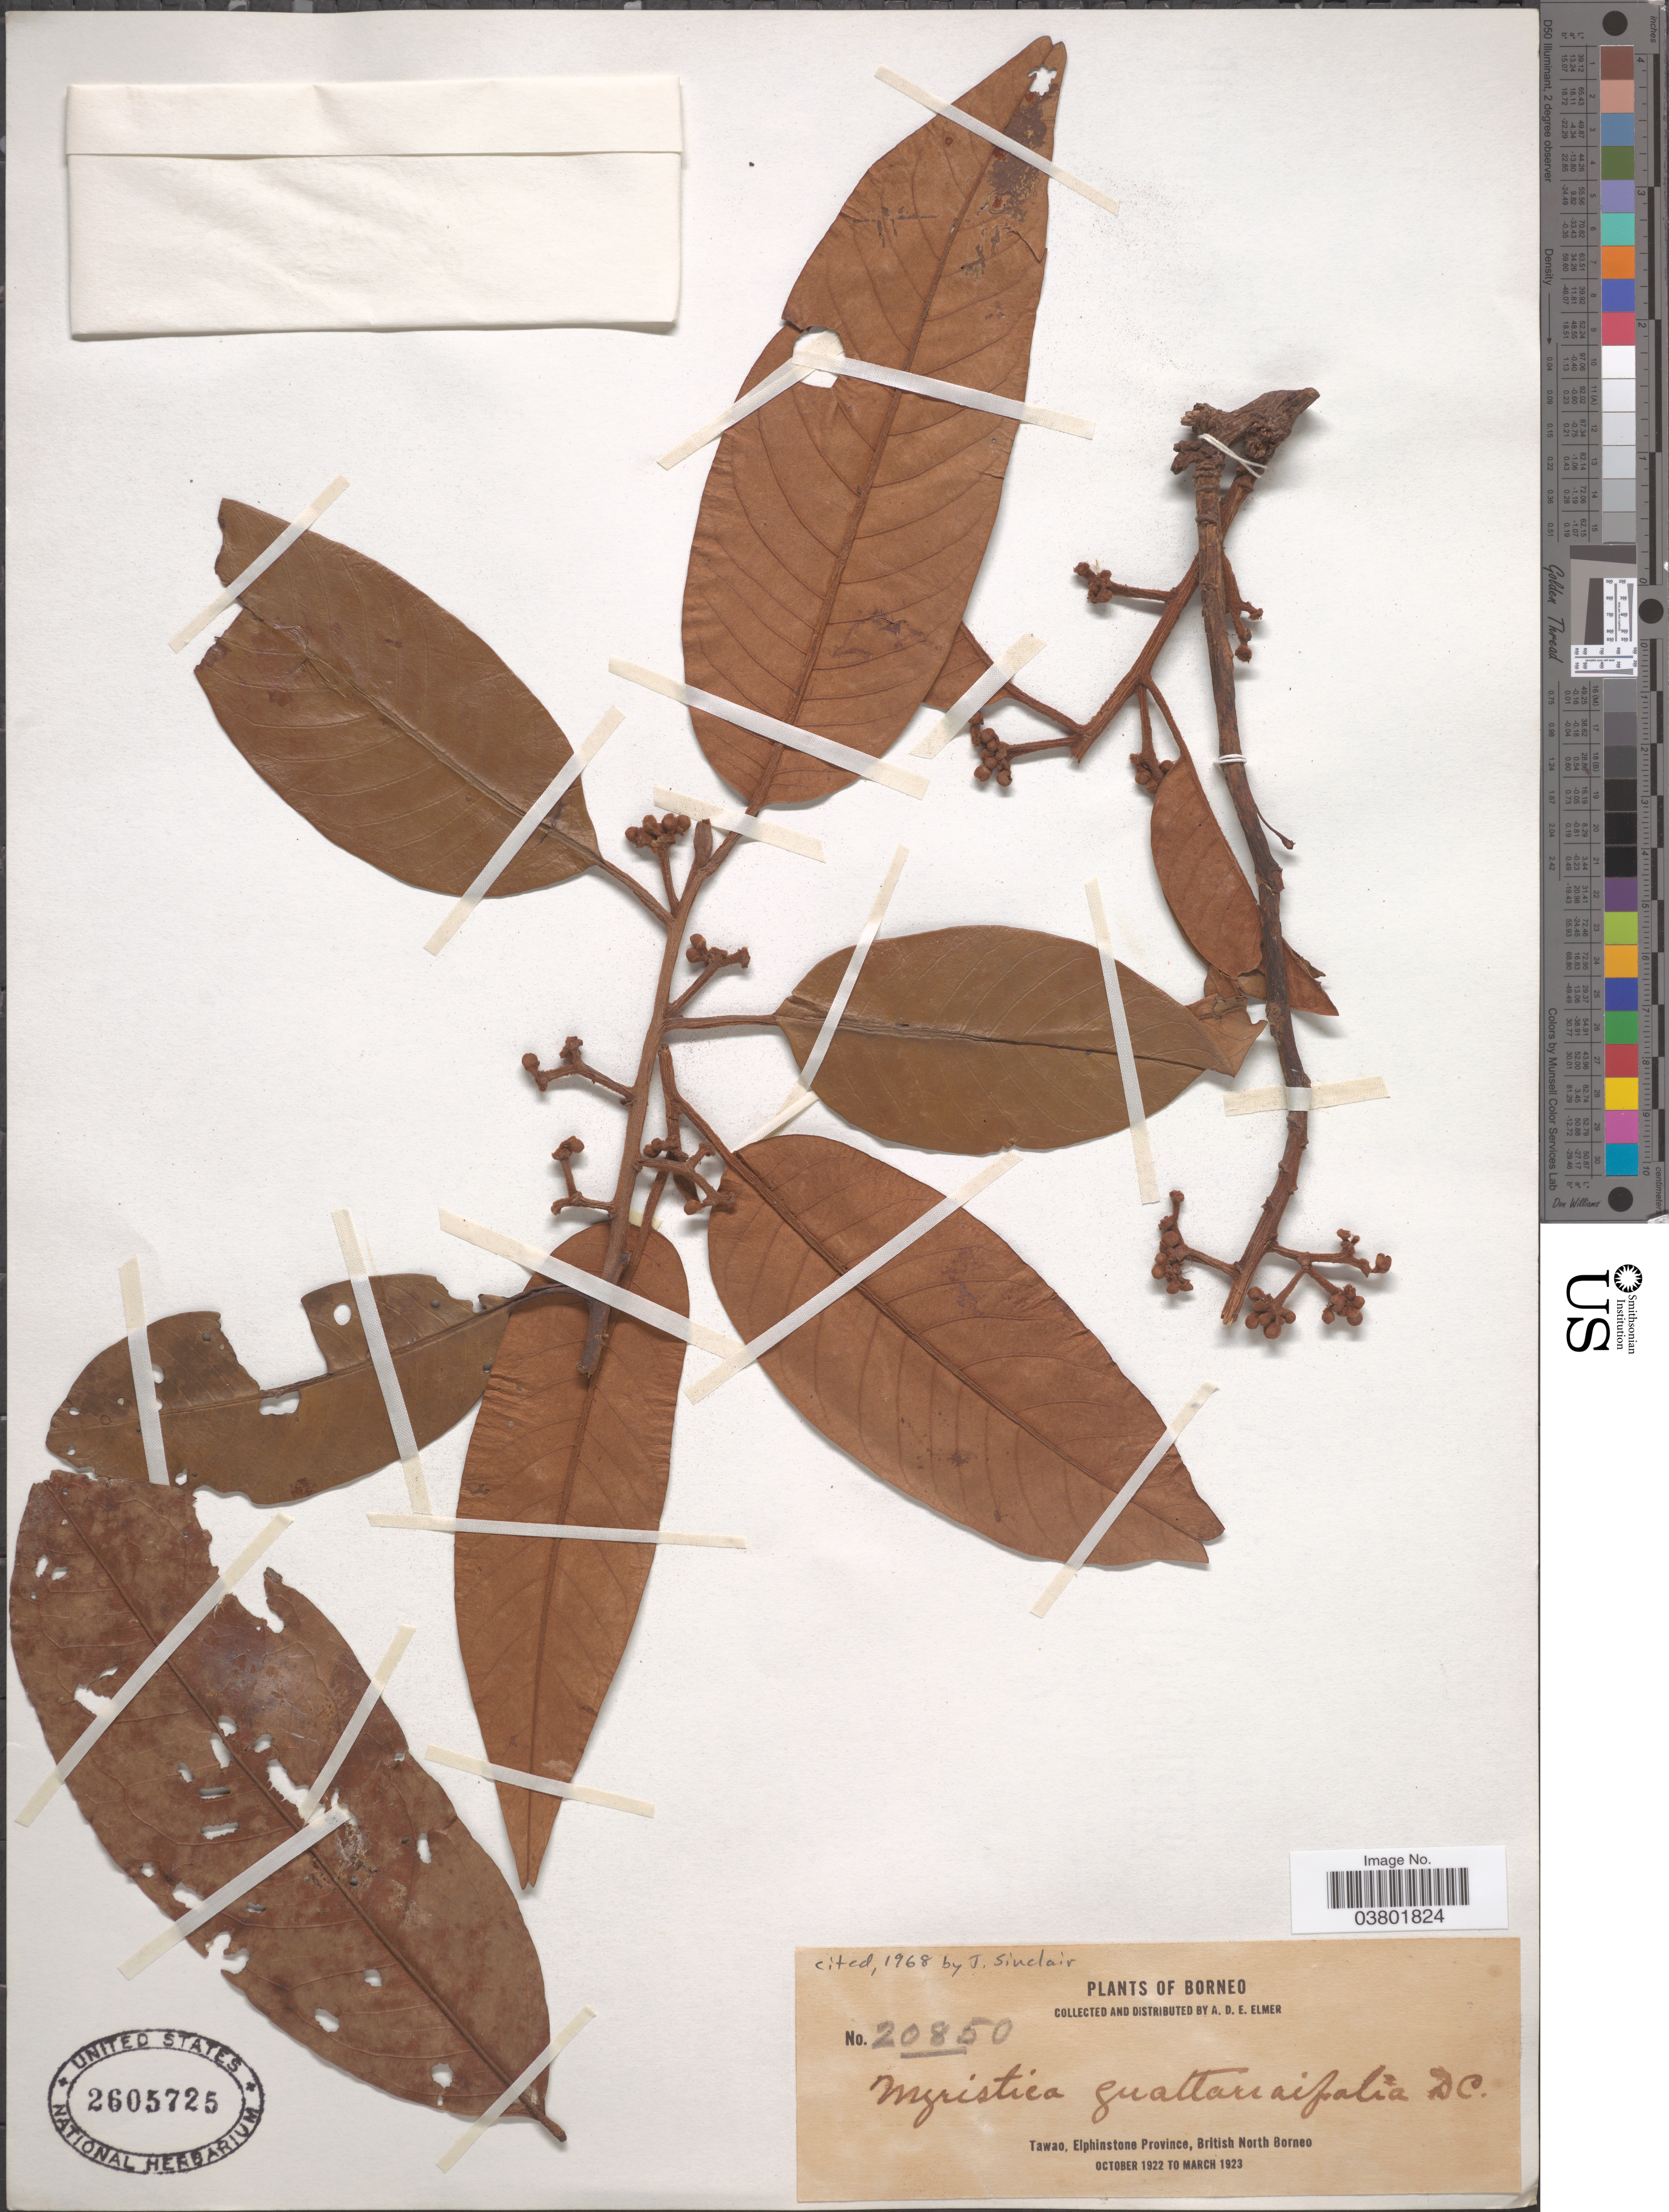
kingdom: Plantae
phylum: Tracheophyta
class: Magnoliopsida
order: Magnoliales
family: Myristicaceae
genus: Myristica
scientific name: Myristica guatteriifolia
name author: A. DC.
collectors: A. D. E. Elmer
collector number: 20850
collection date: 1922-10/1923-03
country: Malaysia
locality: Tawao, Elphinstone Province, British North Borneo.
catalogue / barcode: US 2605725